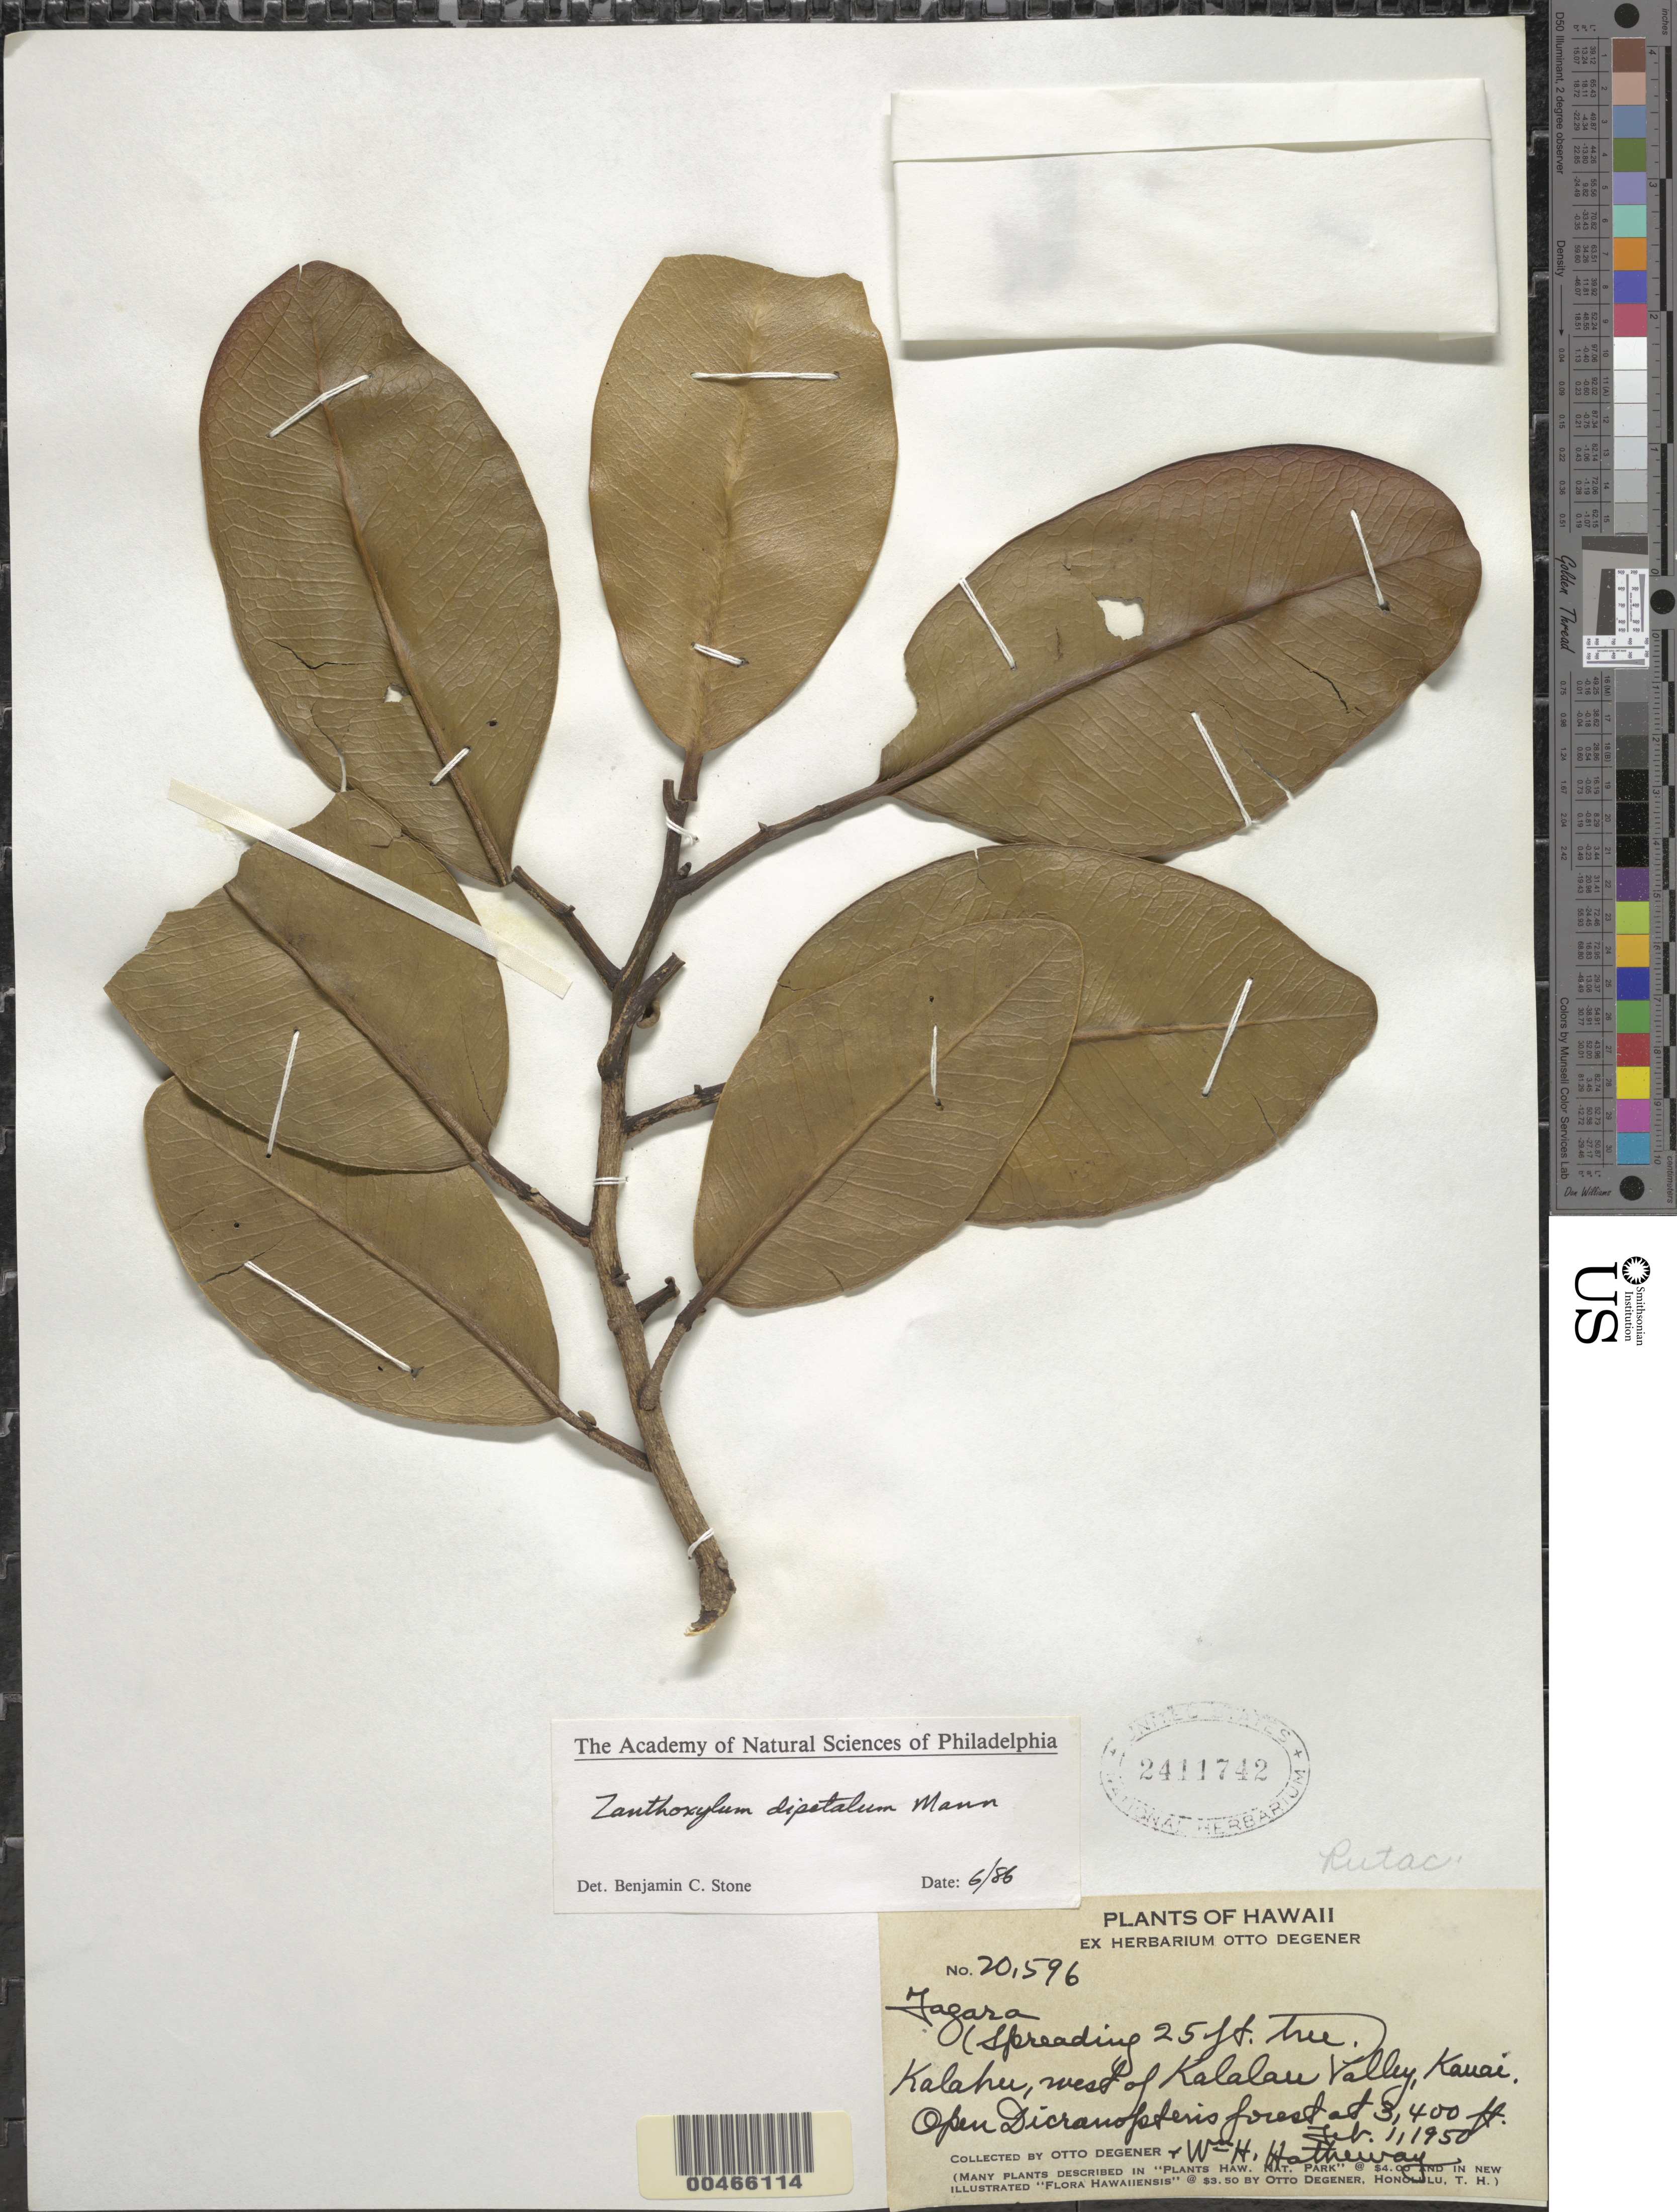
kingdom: Plantae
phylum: Tracheophyta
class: Magnoliopsida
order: Sapindales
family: Rutaceae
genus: Zanthoxylum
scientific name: Zanthoxylum dipetalum var. dipetalum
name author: H. Mann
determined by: Stone, Benjamin C.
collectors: O. Degener & W. H. Hatheway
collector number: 20596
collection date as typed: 1 Feb 1950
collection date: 1950-02-01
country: United States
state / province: Hawaii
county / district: Kauai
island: Kaua'i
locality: Kalahu, W of Kalalau Valley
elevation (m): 1036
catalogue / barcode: US 2411742